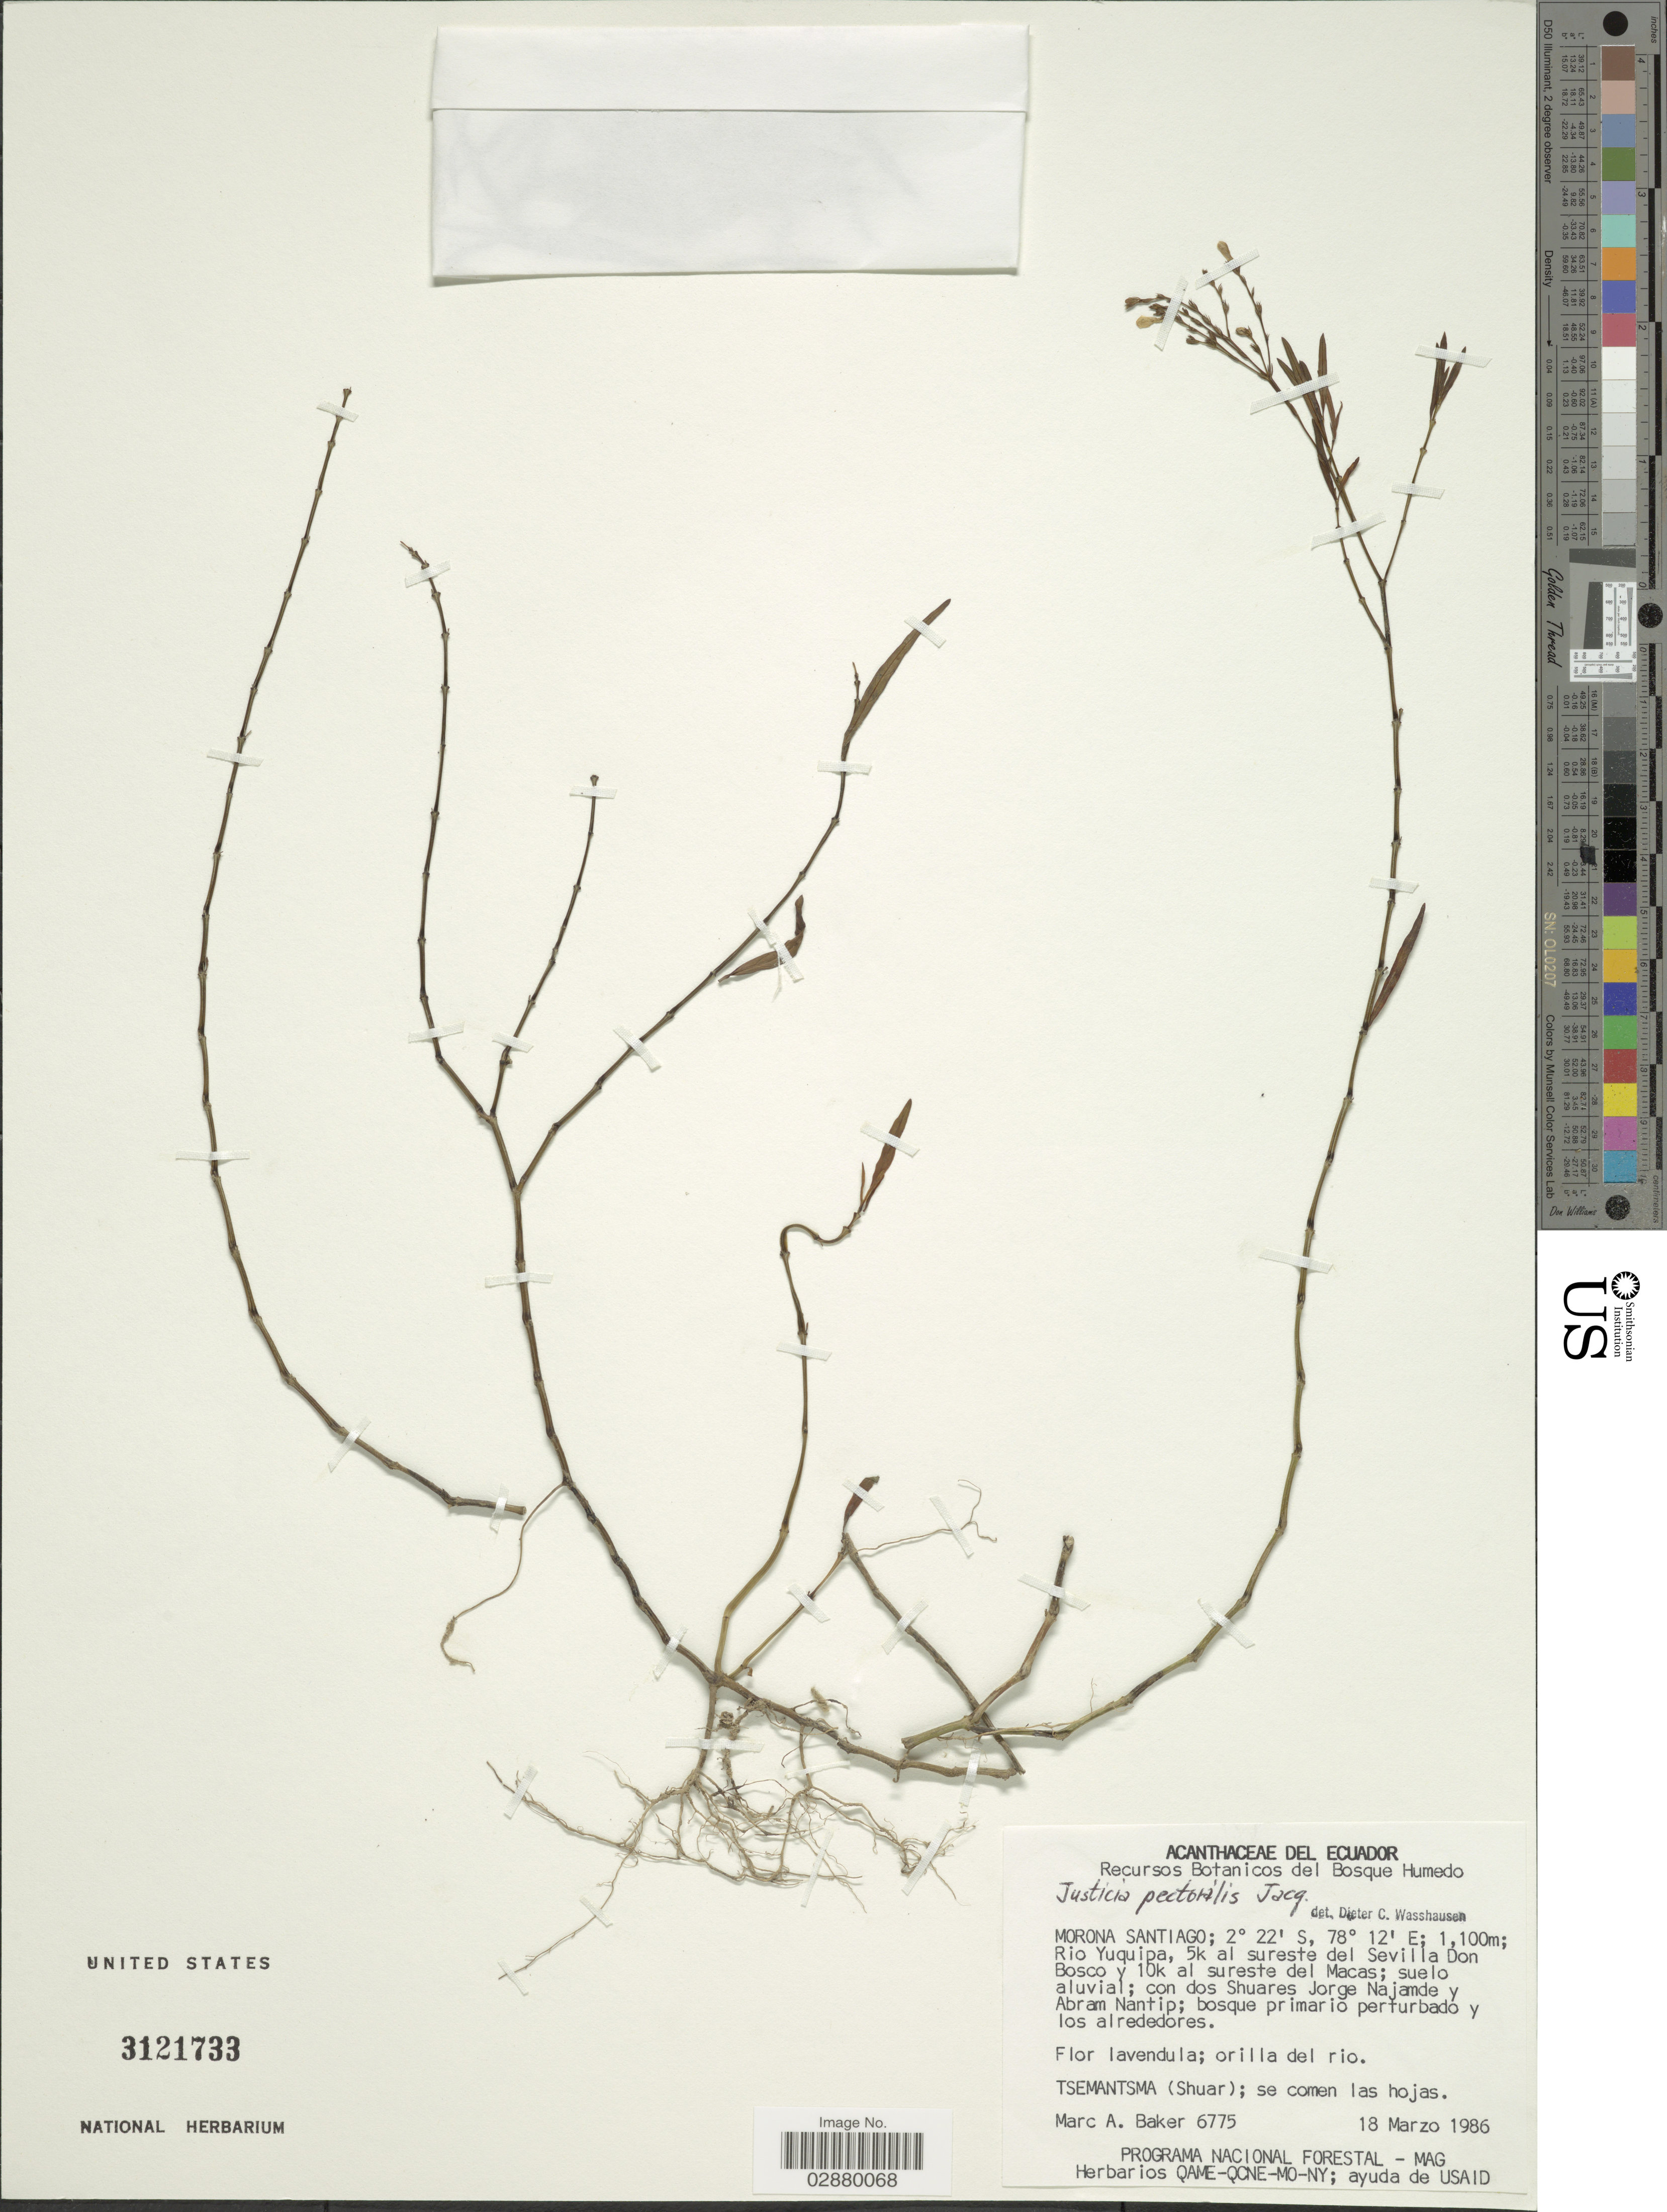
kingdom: Plantae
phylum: Tracheophyta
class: Magnoliopsida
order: Lamiales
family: Acanthaceae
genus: Justicia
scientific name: Justicia pectoralis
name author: Jacq.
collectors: M. A. Baker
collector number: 6775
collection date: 1986-03-18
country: Ecuador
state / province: Morona-Santiago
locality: Rio Yuquipa, 5k al sureste del Sevilla Don Bosco y 10k al sureste del Macas; con dos Shuares Jorge Najamde y Abram Nantip.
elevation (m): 1100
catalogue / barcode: US 3121733